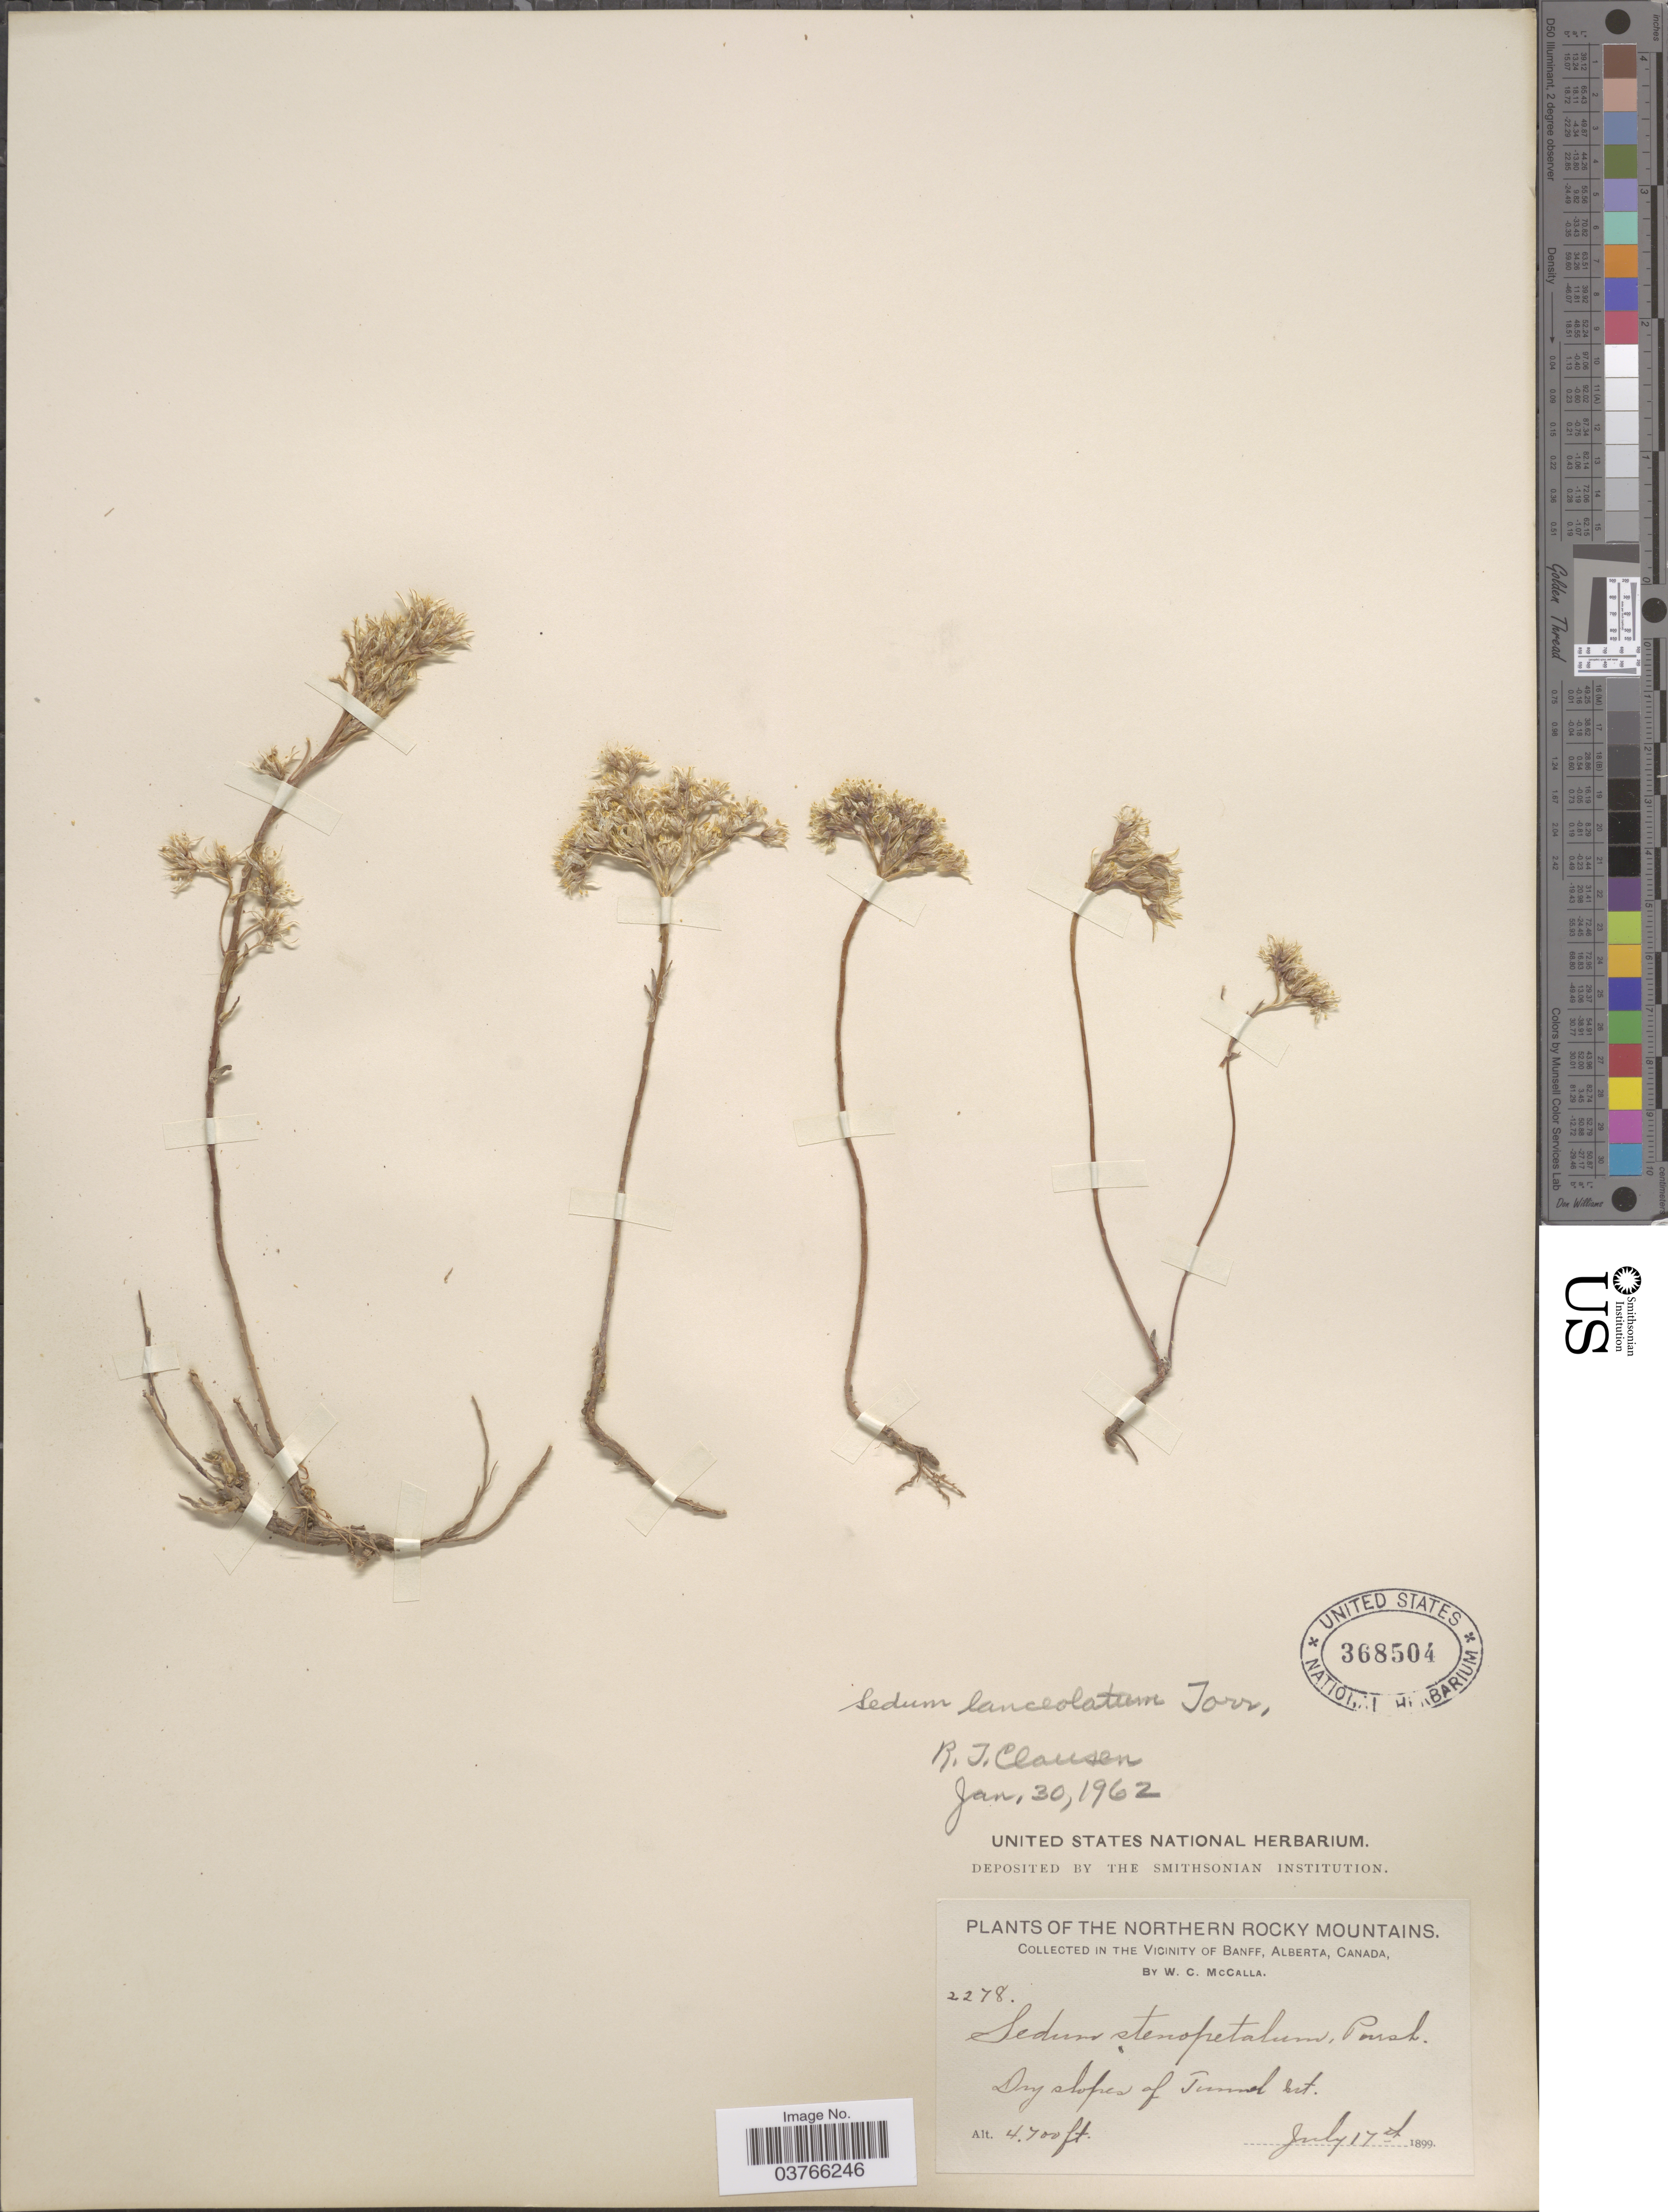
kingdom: Plantae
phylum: Tracheophyta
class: Magnoliopsida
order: Saxifragales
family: Crassulaceae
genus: Sedum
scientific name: Sedum lanceolatum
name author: Torr.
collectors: W. McCalla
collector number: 2278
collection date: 1899-07-17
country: Canada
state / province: Alberta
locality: The Northern Rocky Mountains. The Vicinity of Banff. Dry slopes of Tunnel Mt.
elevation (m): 1433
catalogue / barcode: US 368504